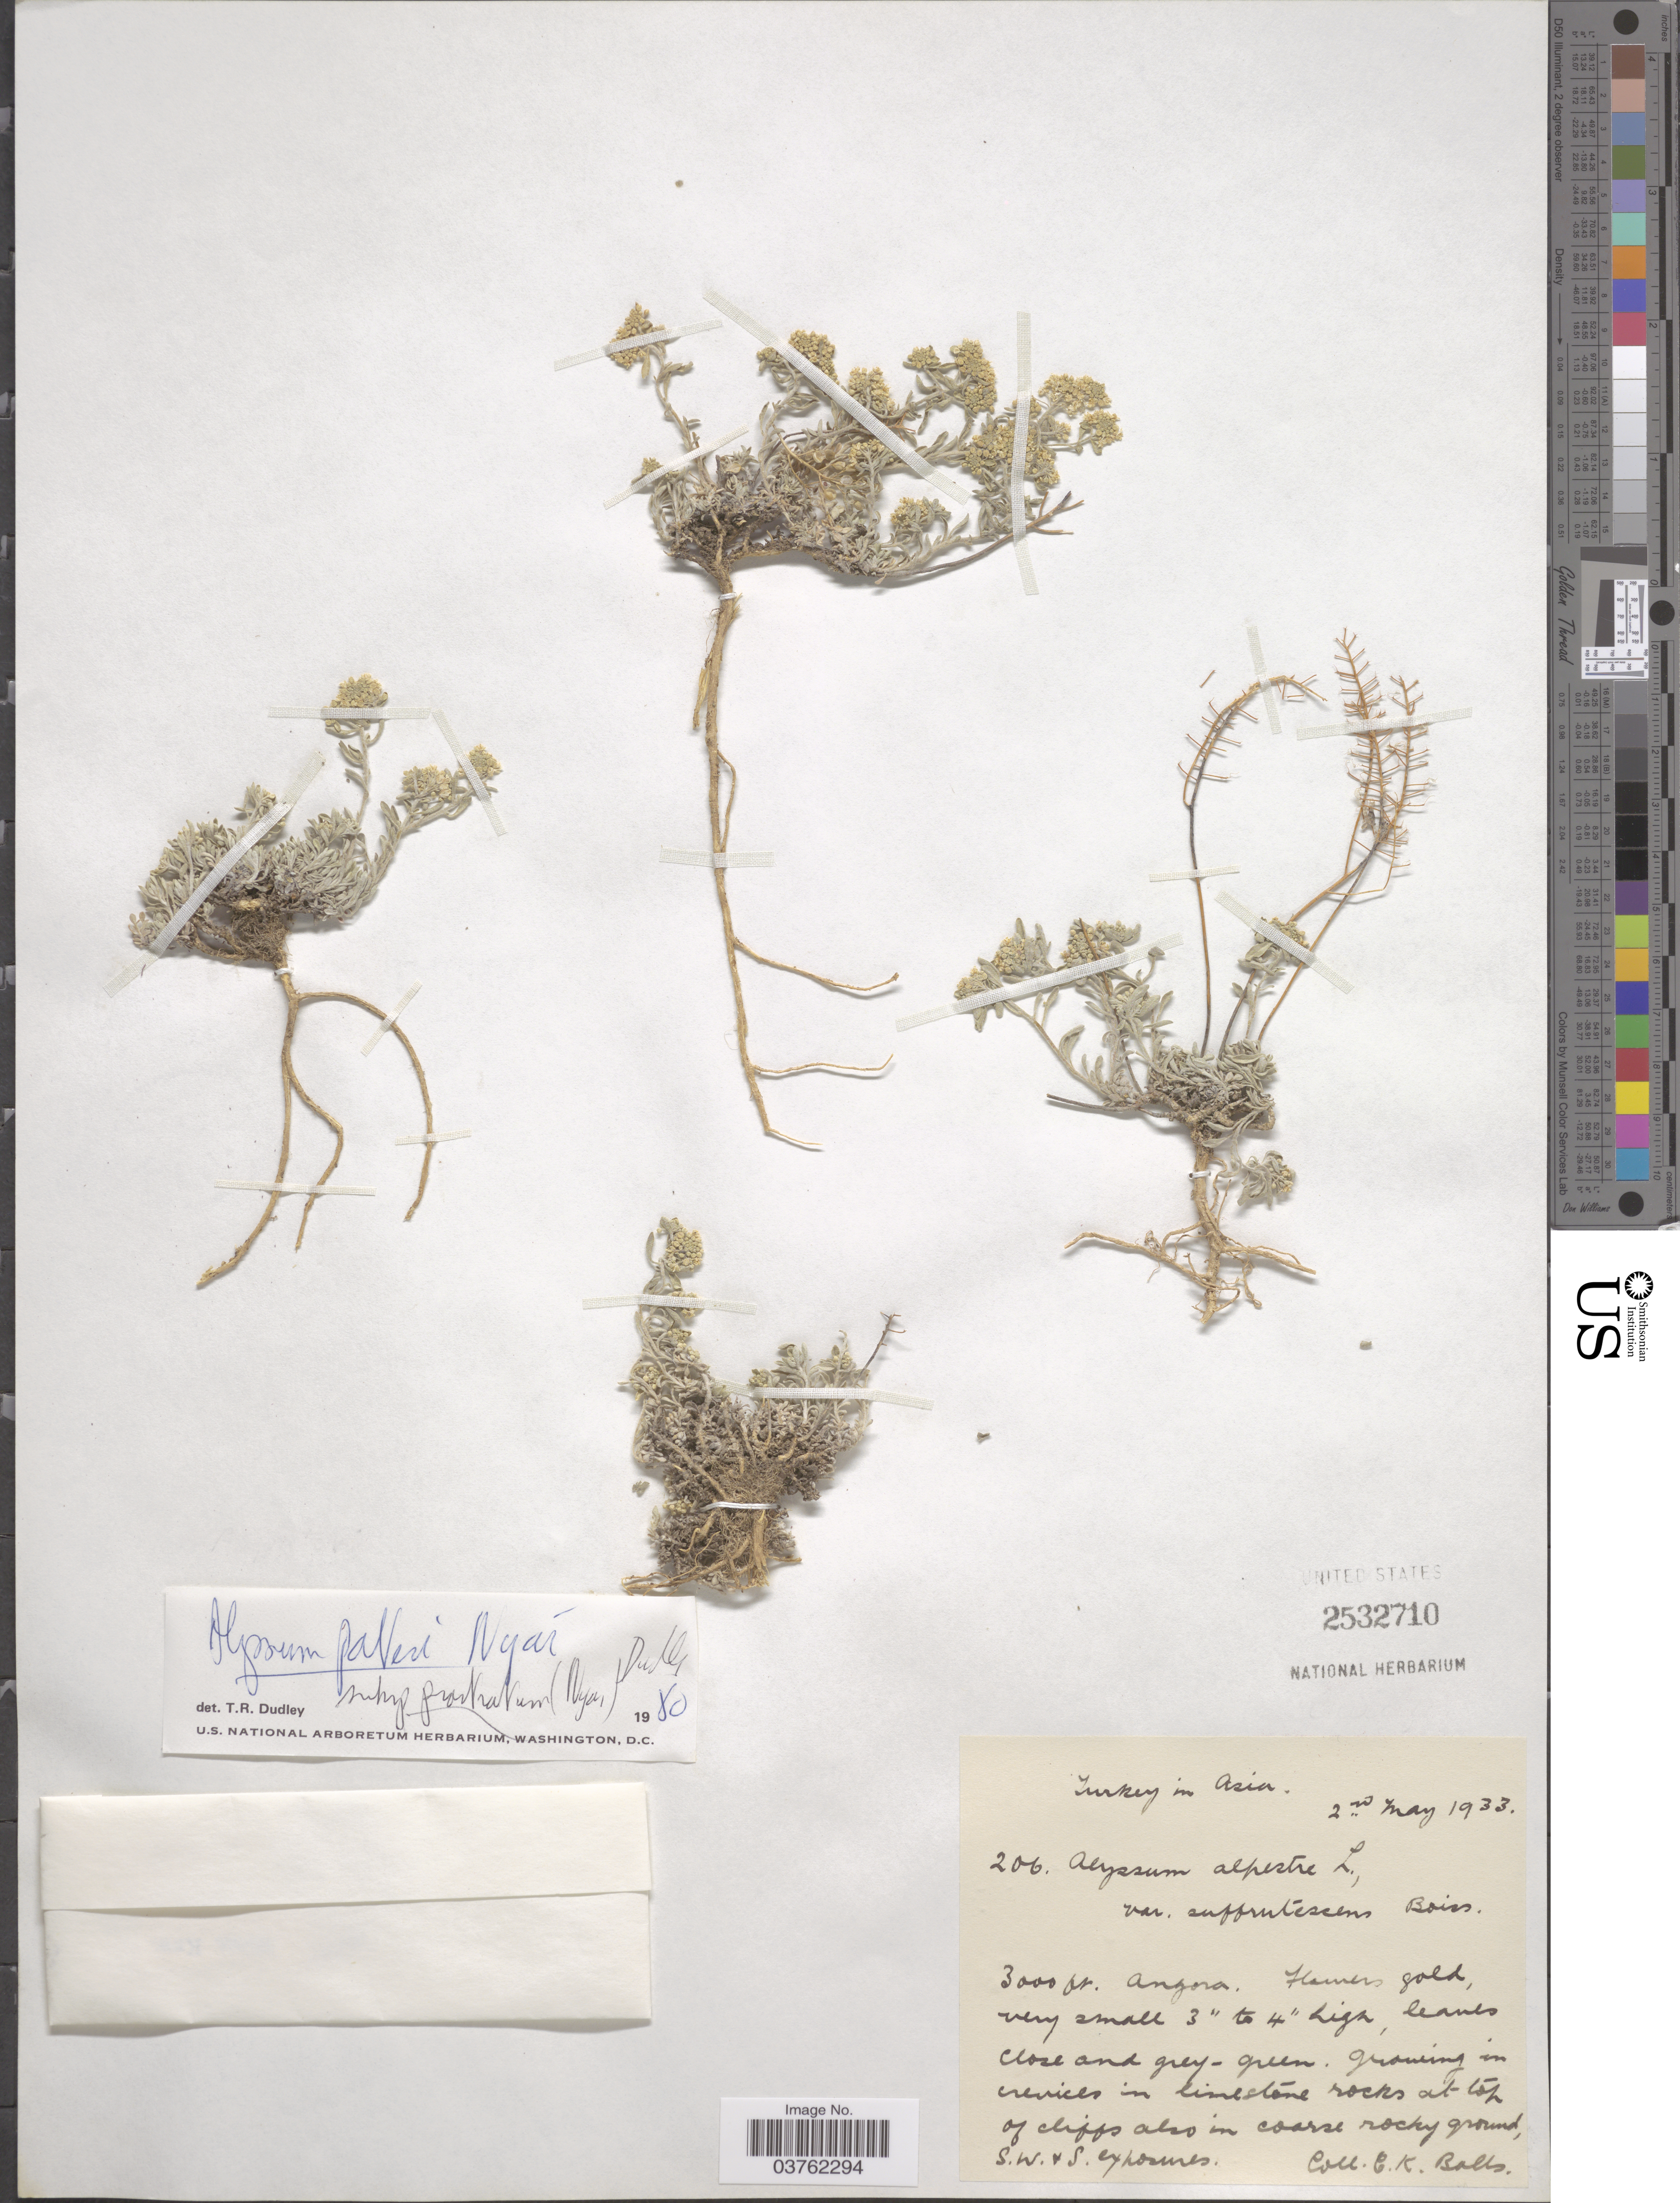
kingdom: Plantae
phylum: Tracheophyta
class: Magnoliopsida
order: Brassicales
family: Brassicaceae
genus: Alyssum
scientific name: Alyssum pateri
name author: Nyar.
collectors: E. K. Balls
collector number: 206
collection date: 1933-05-02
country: Turkey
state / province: Ankara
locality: Turkey in Asia. Angora.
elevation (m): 914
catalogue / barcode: US 2532710